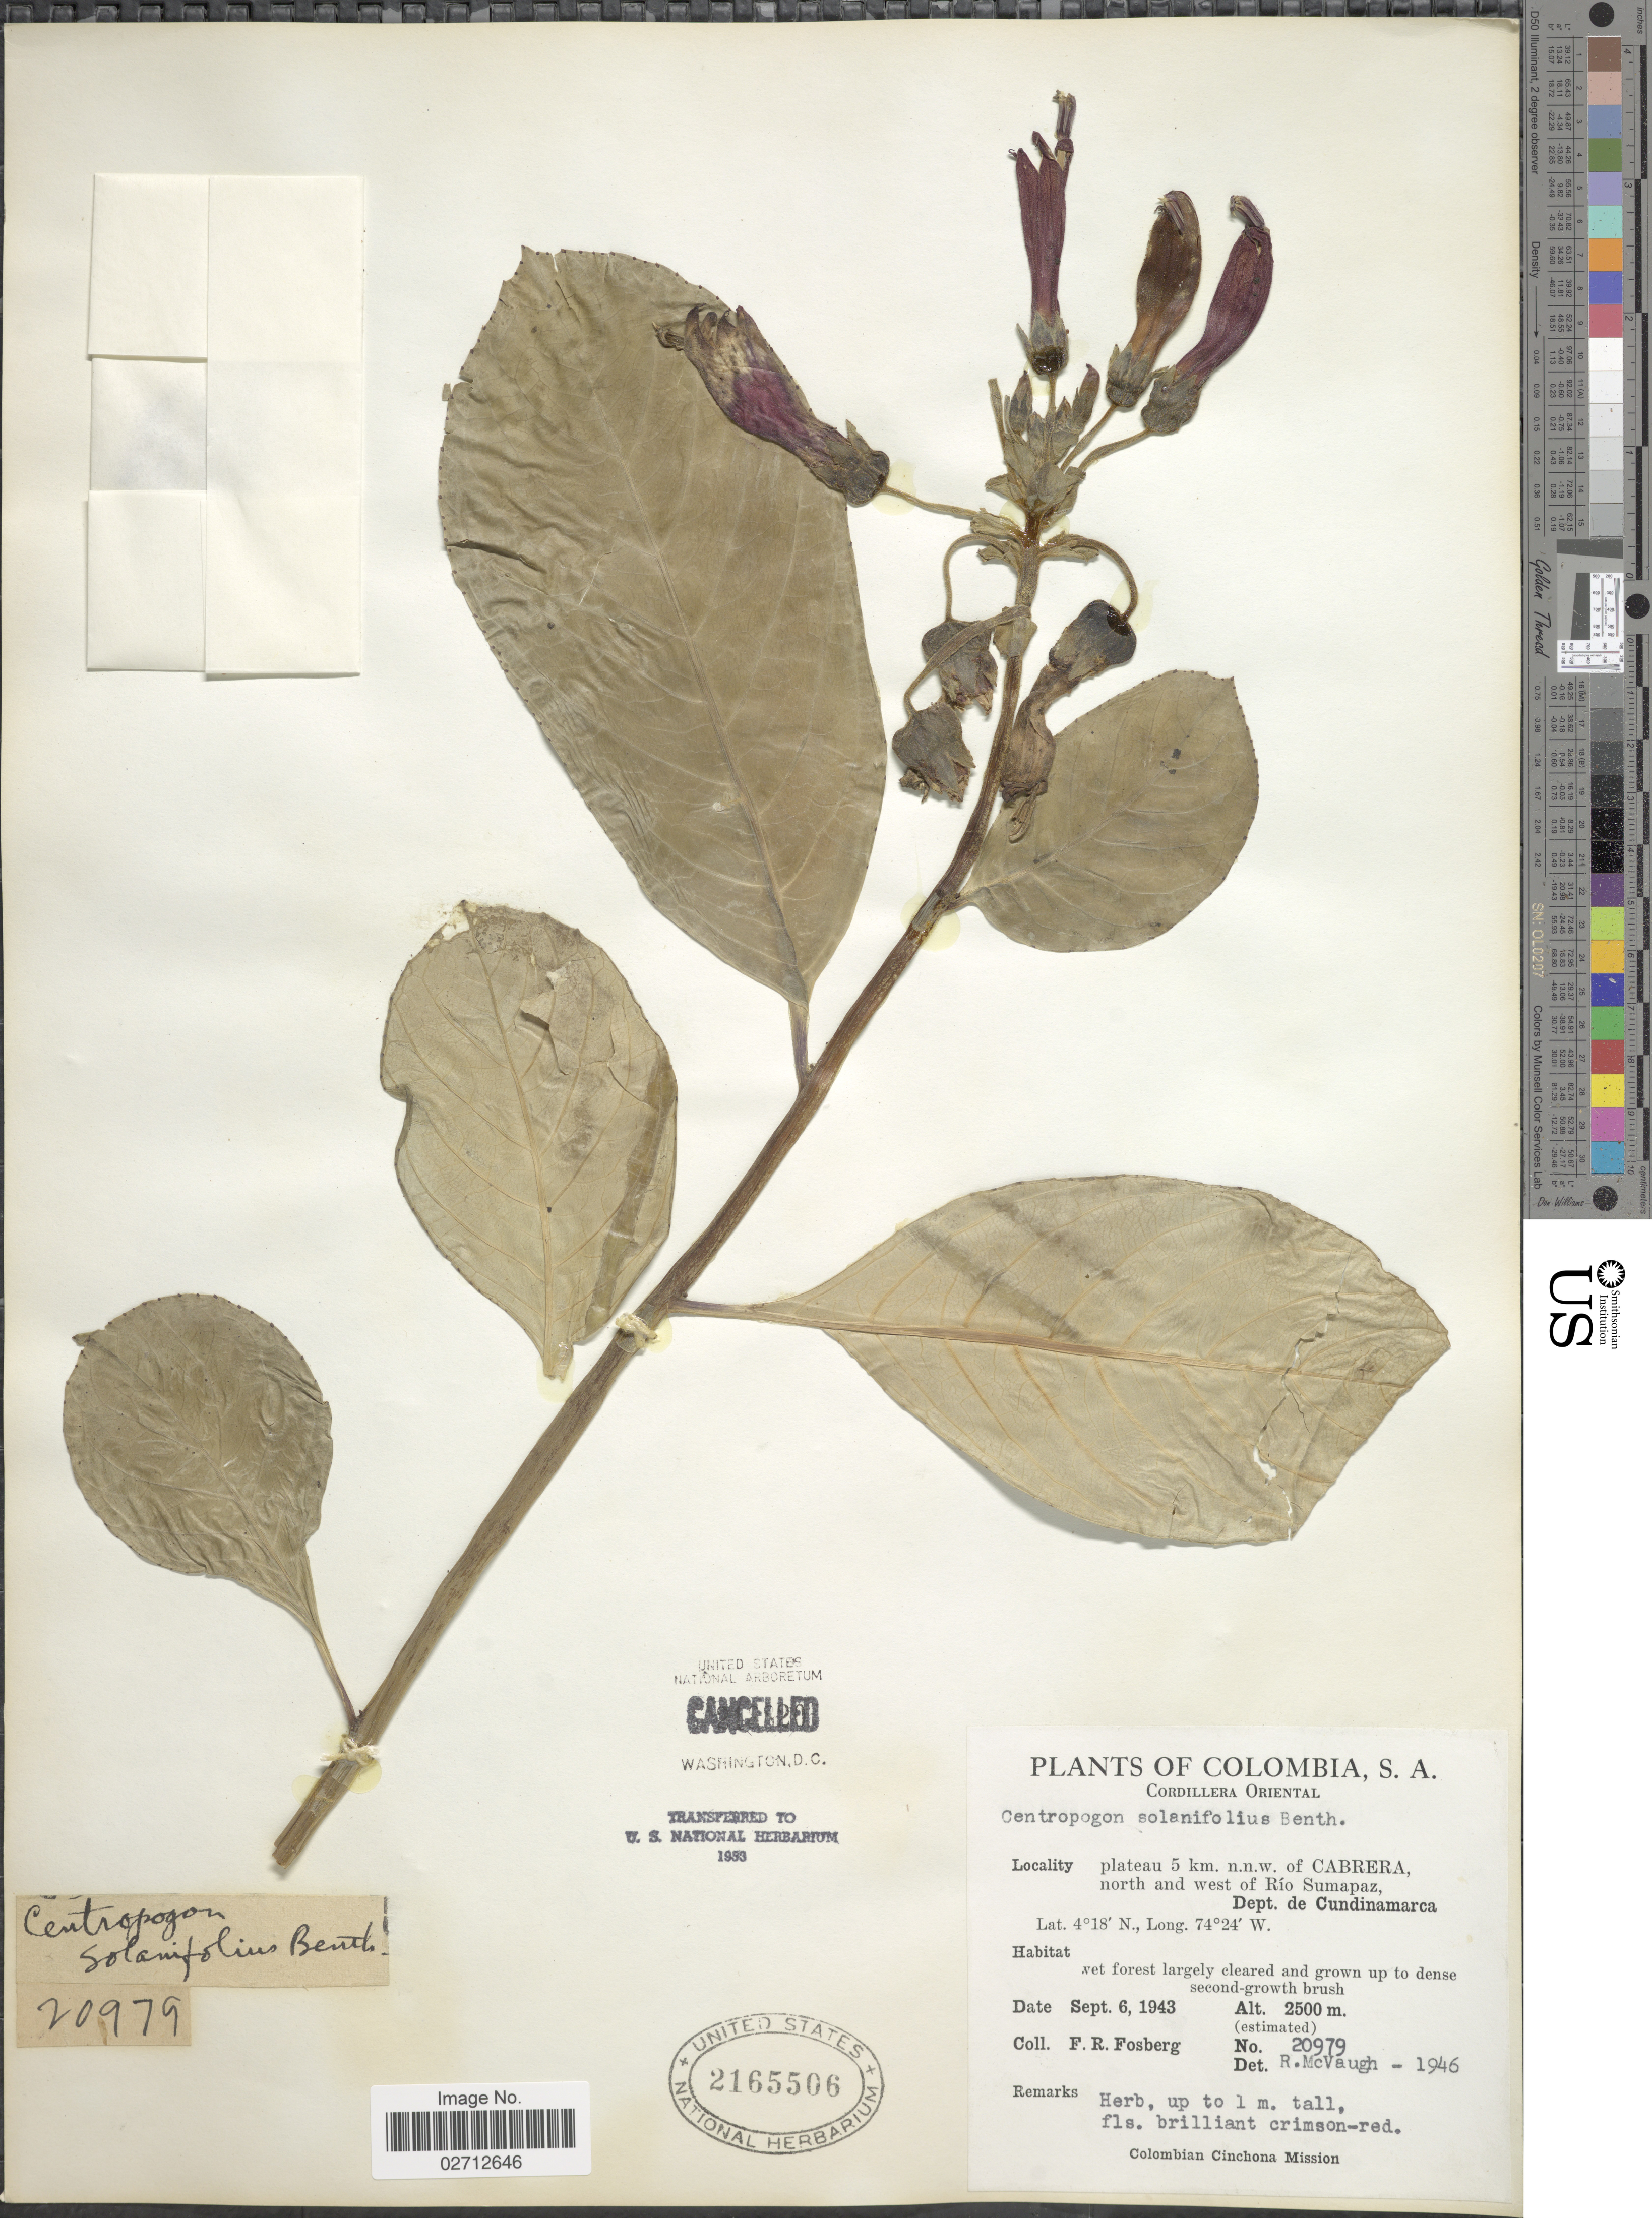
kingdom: Plantae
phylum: Tracheophyta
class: Magnoliopsida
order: Asterales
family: Campanulaceae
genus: Centropogon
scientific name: Centropogon solanifolius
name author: Benth.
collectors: F. R. Fosberg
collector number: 20979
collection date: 1943-09-06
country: Colombia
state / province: Cundinamarca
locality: Cordillera Oriental, plateau 5 km n.n.w. of Cabrera, north and west of Río Sumapaz, Dept. de Cundinamarca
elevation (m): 2500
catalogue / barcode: US 2165506